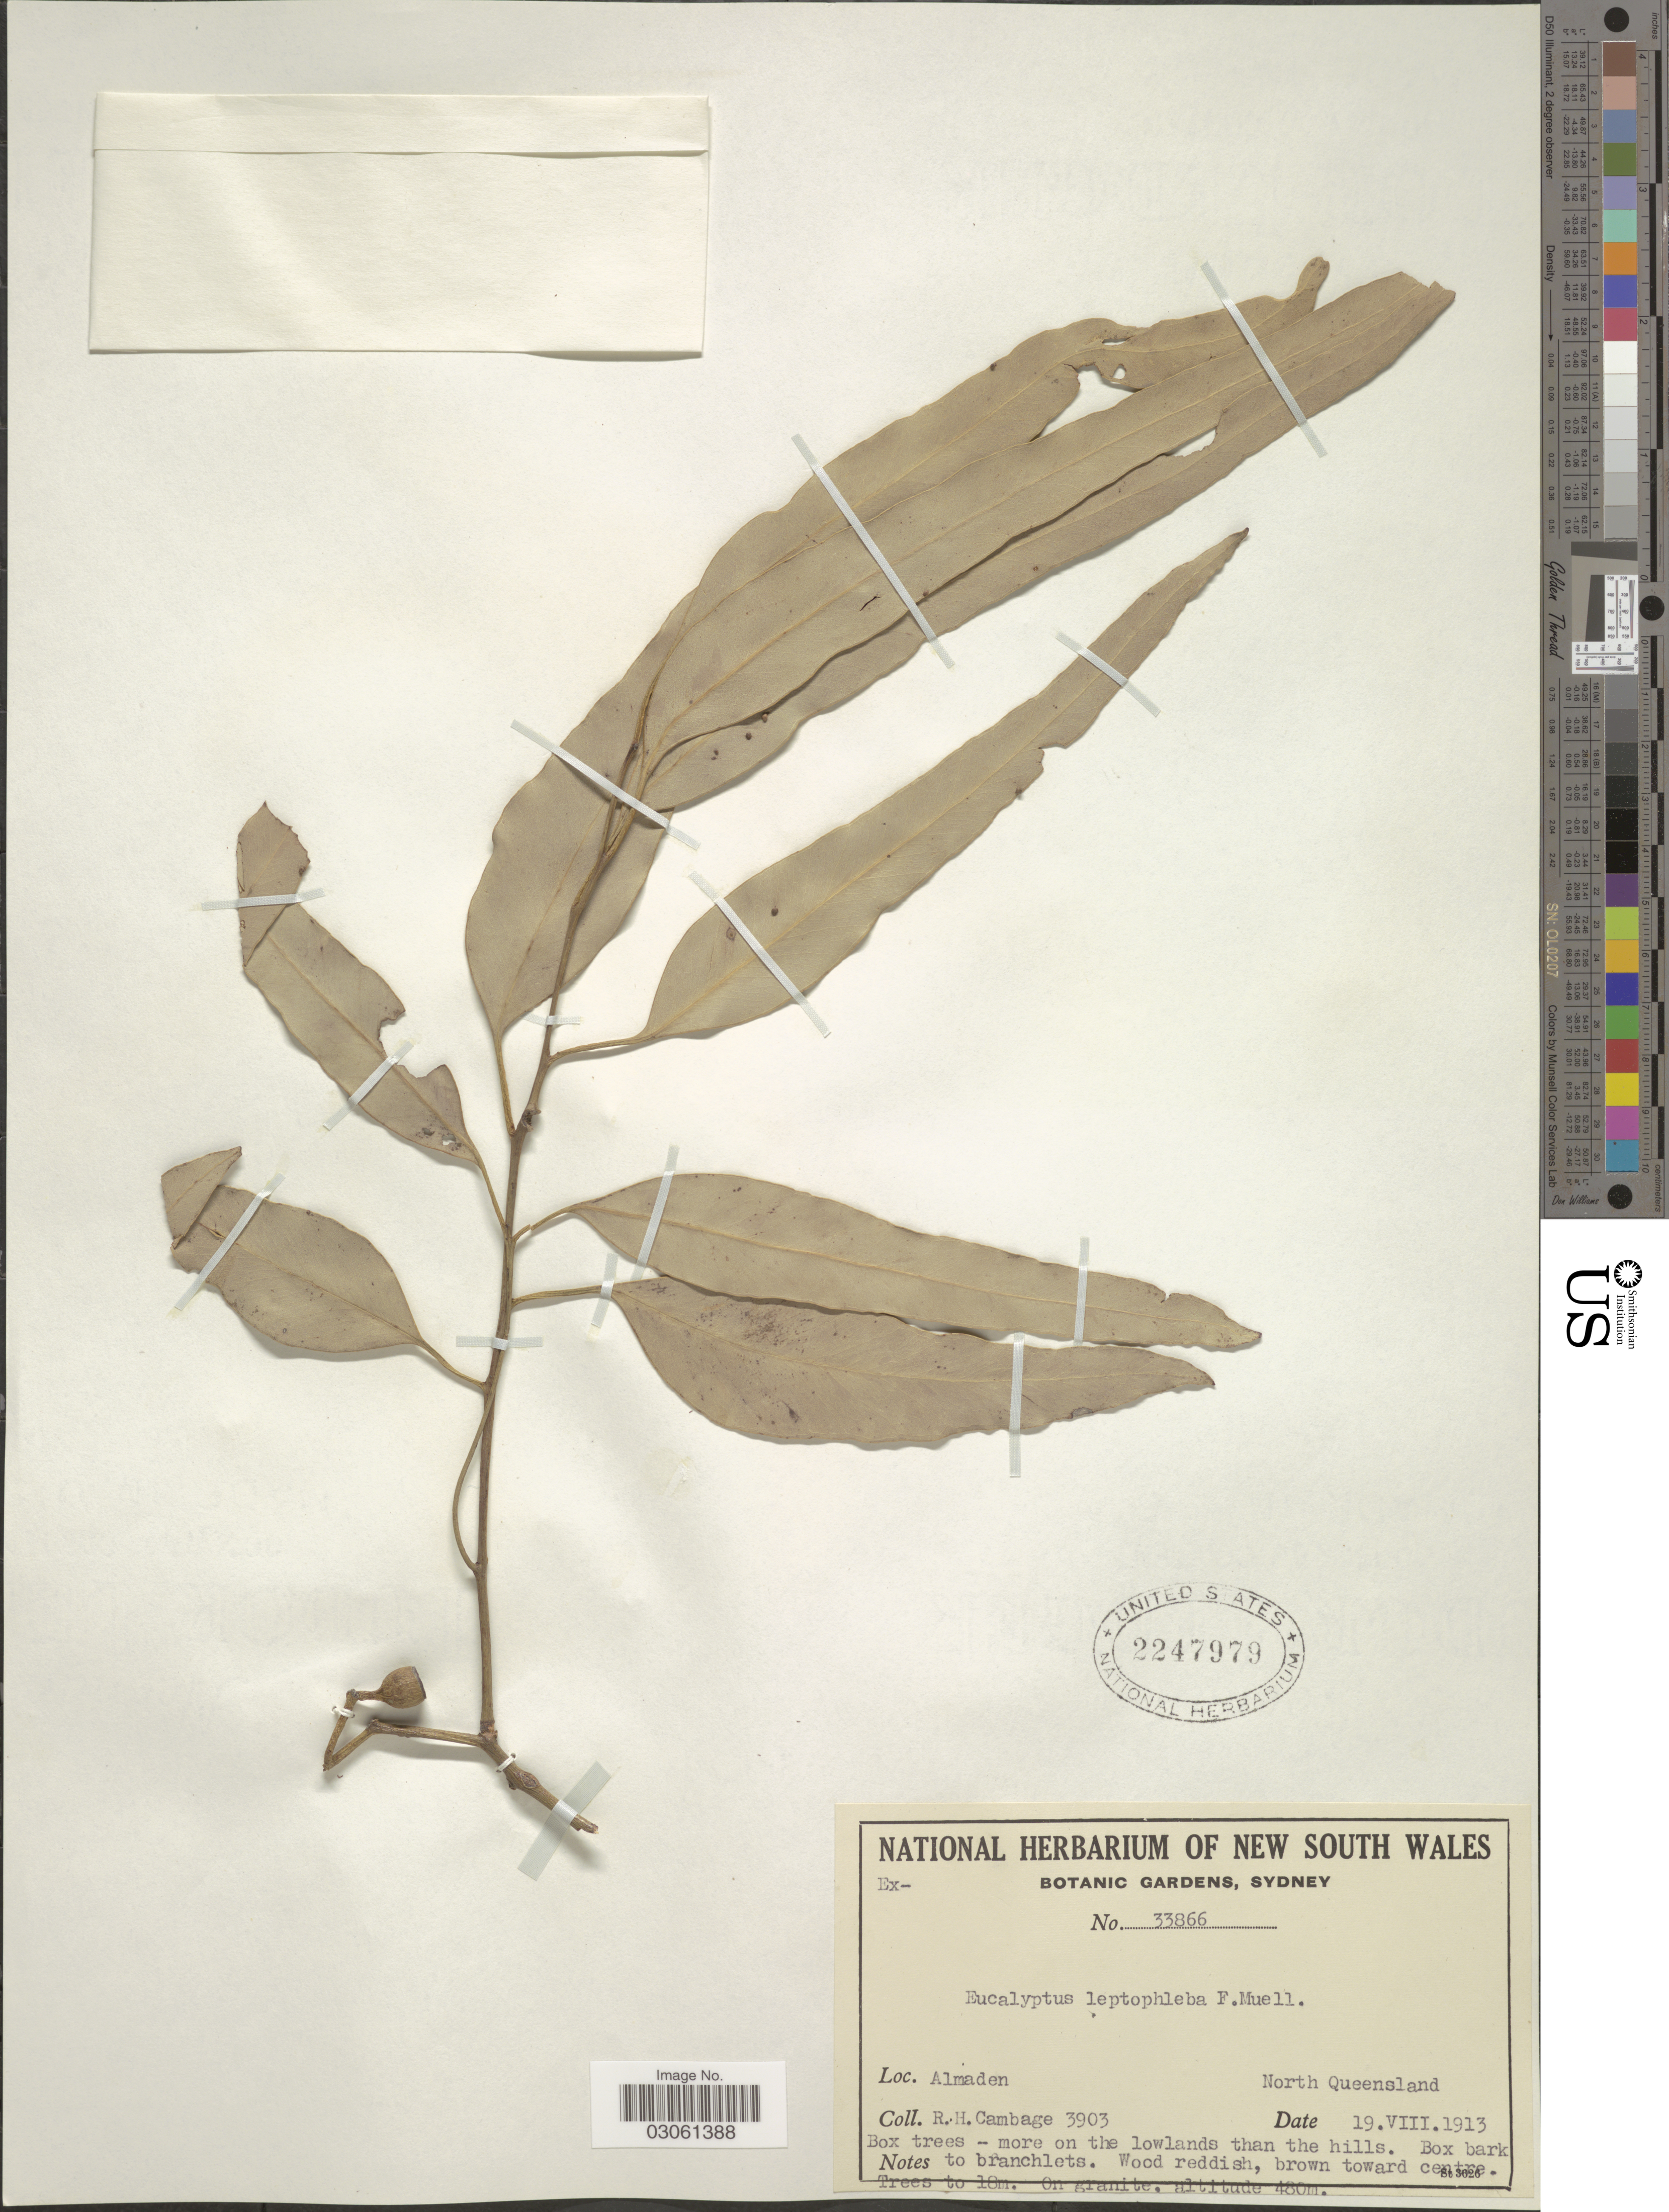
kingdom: Plantae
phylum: Tracheophyta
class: Magnoliopsida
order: Myrtales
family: Myrtaceae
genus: Eucalyptus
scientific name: Eucalyptus leptophleba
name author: F. Muell.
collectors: R. Cambage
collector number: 3903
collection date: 1913-08-19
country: Australia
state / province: Queensland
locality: Almaden. North Queensland.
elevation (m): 480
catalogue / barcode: US 2247979